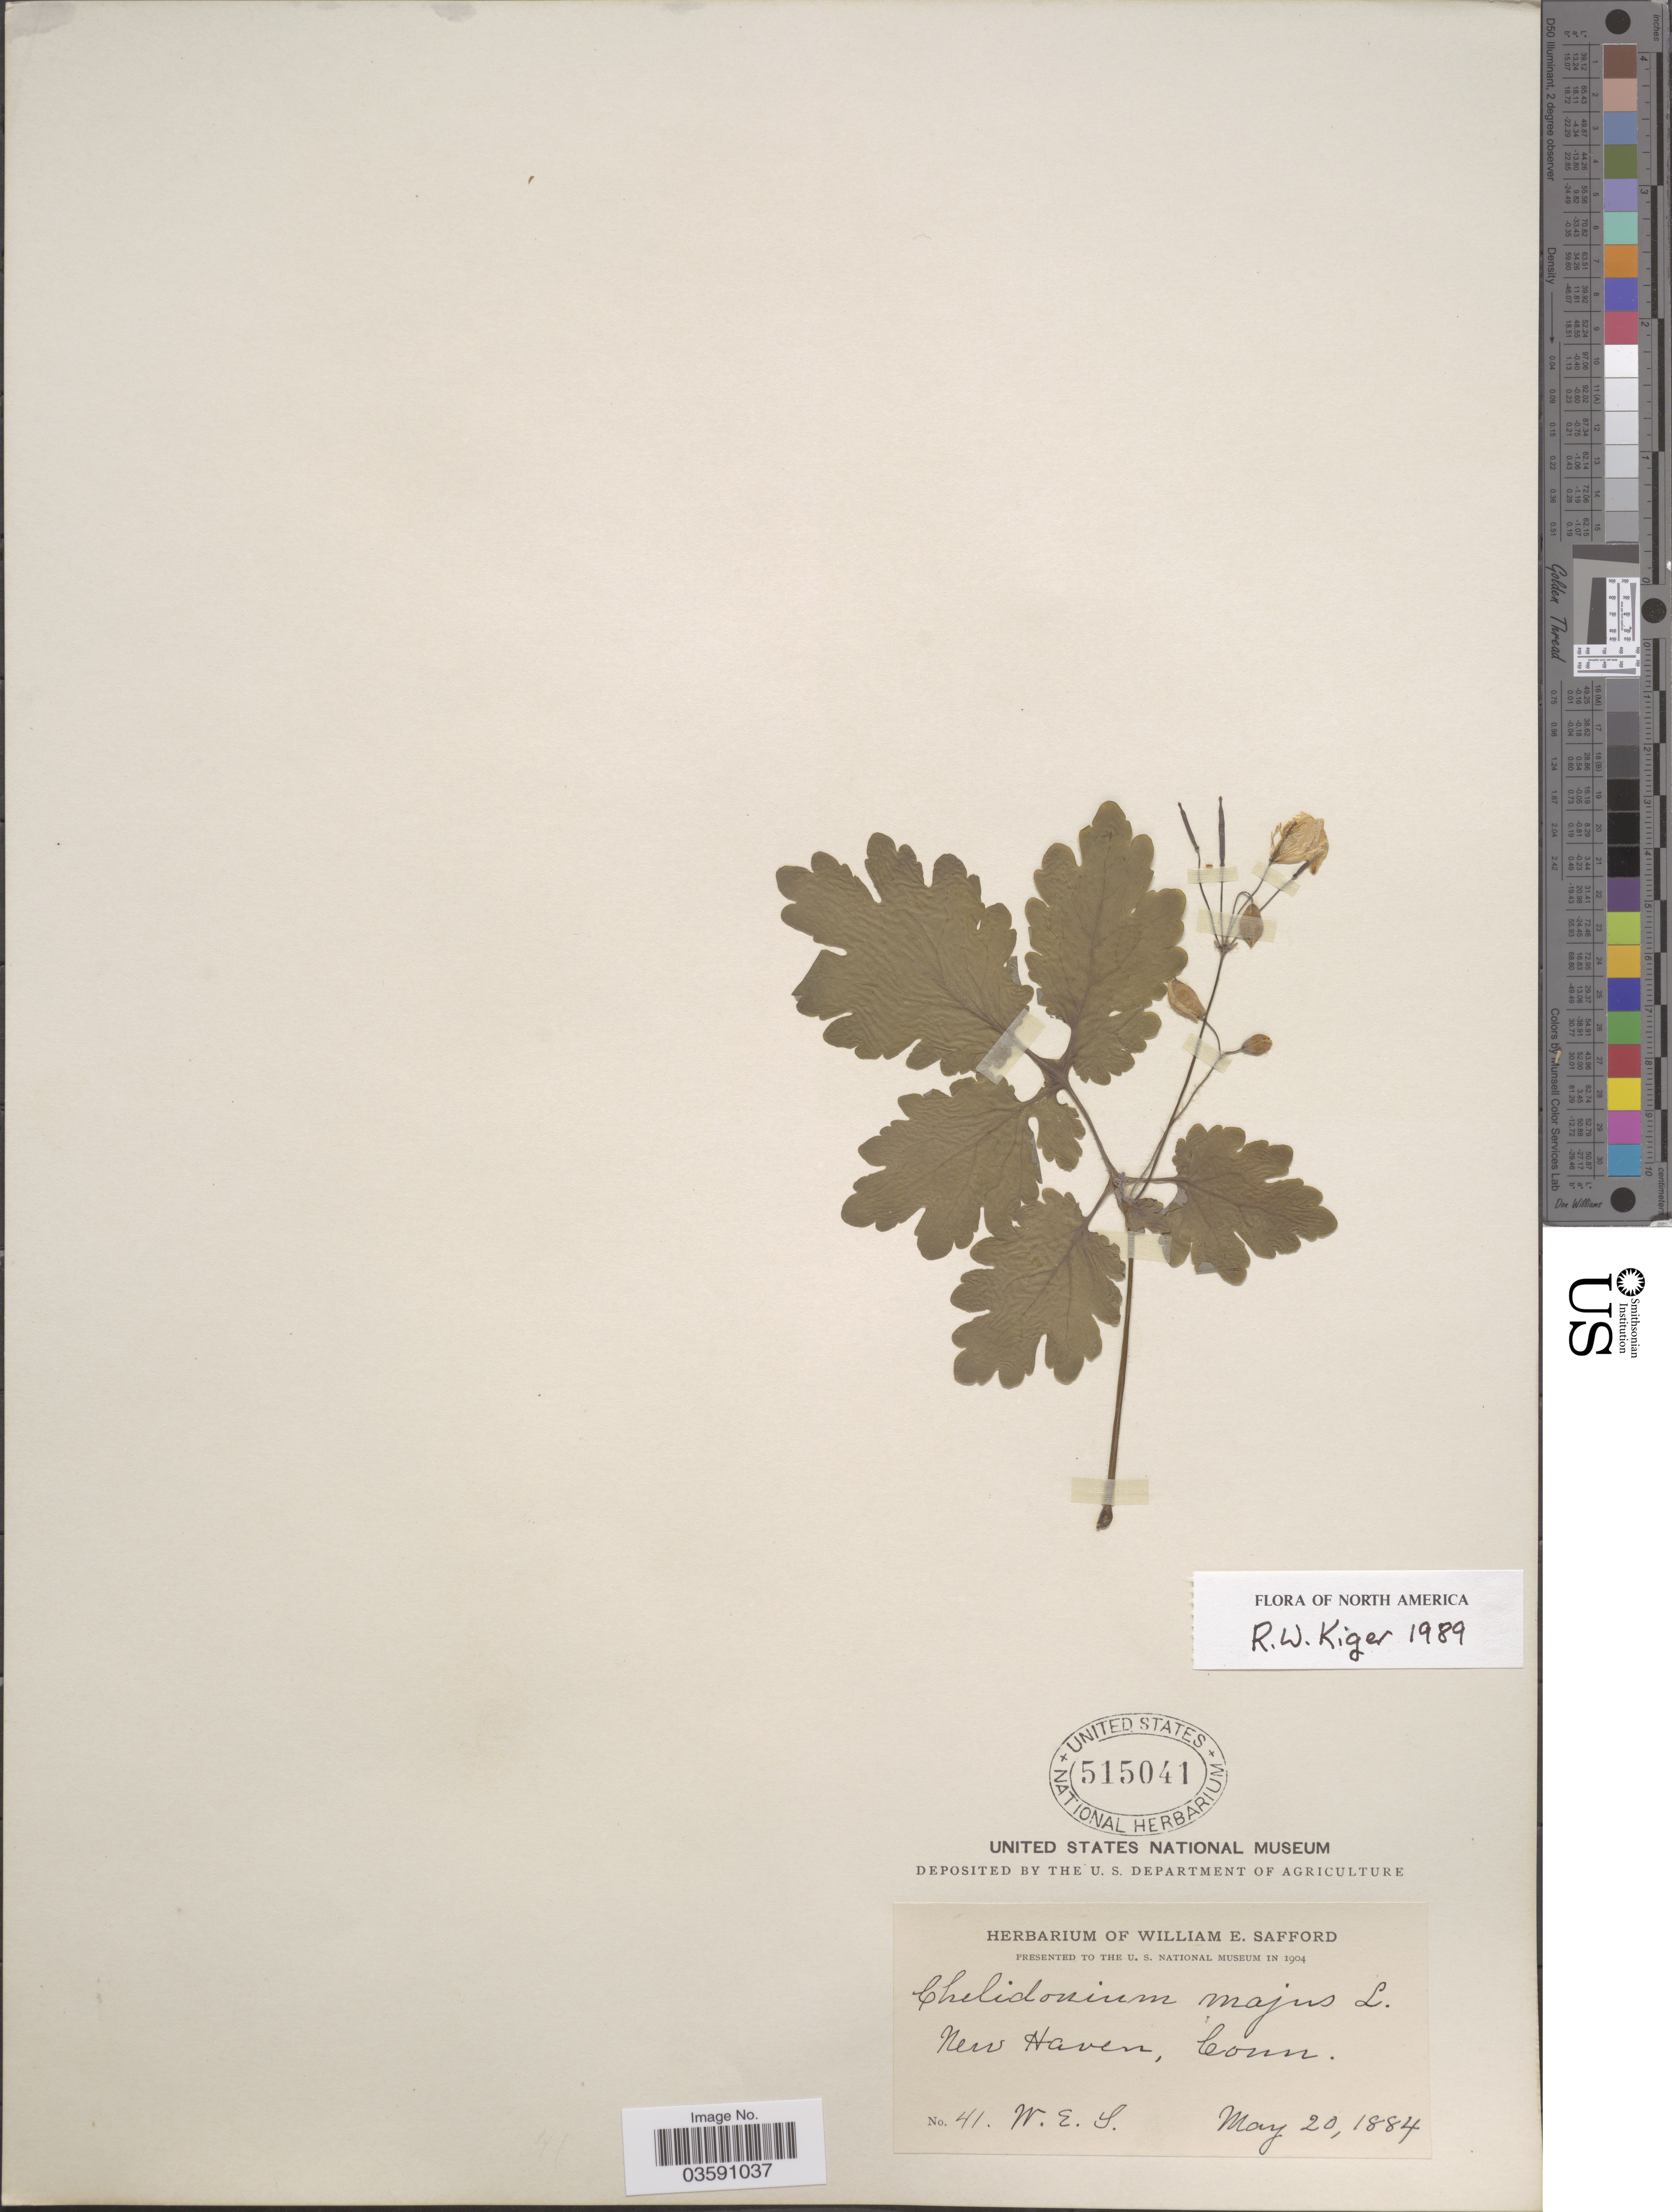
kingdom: Plantae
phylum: Tracheophyta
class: Magnoliopsida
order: Ranunculales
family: Papaveraceae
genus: Chelidonium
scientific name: Chelidonium majus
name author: L.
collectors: W. E. Safford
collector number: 41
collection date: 1884-05-20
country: United States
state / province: Connecticut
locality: New Haven.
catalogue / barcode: US 515041